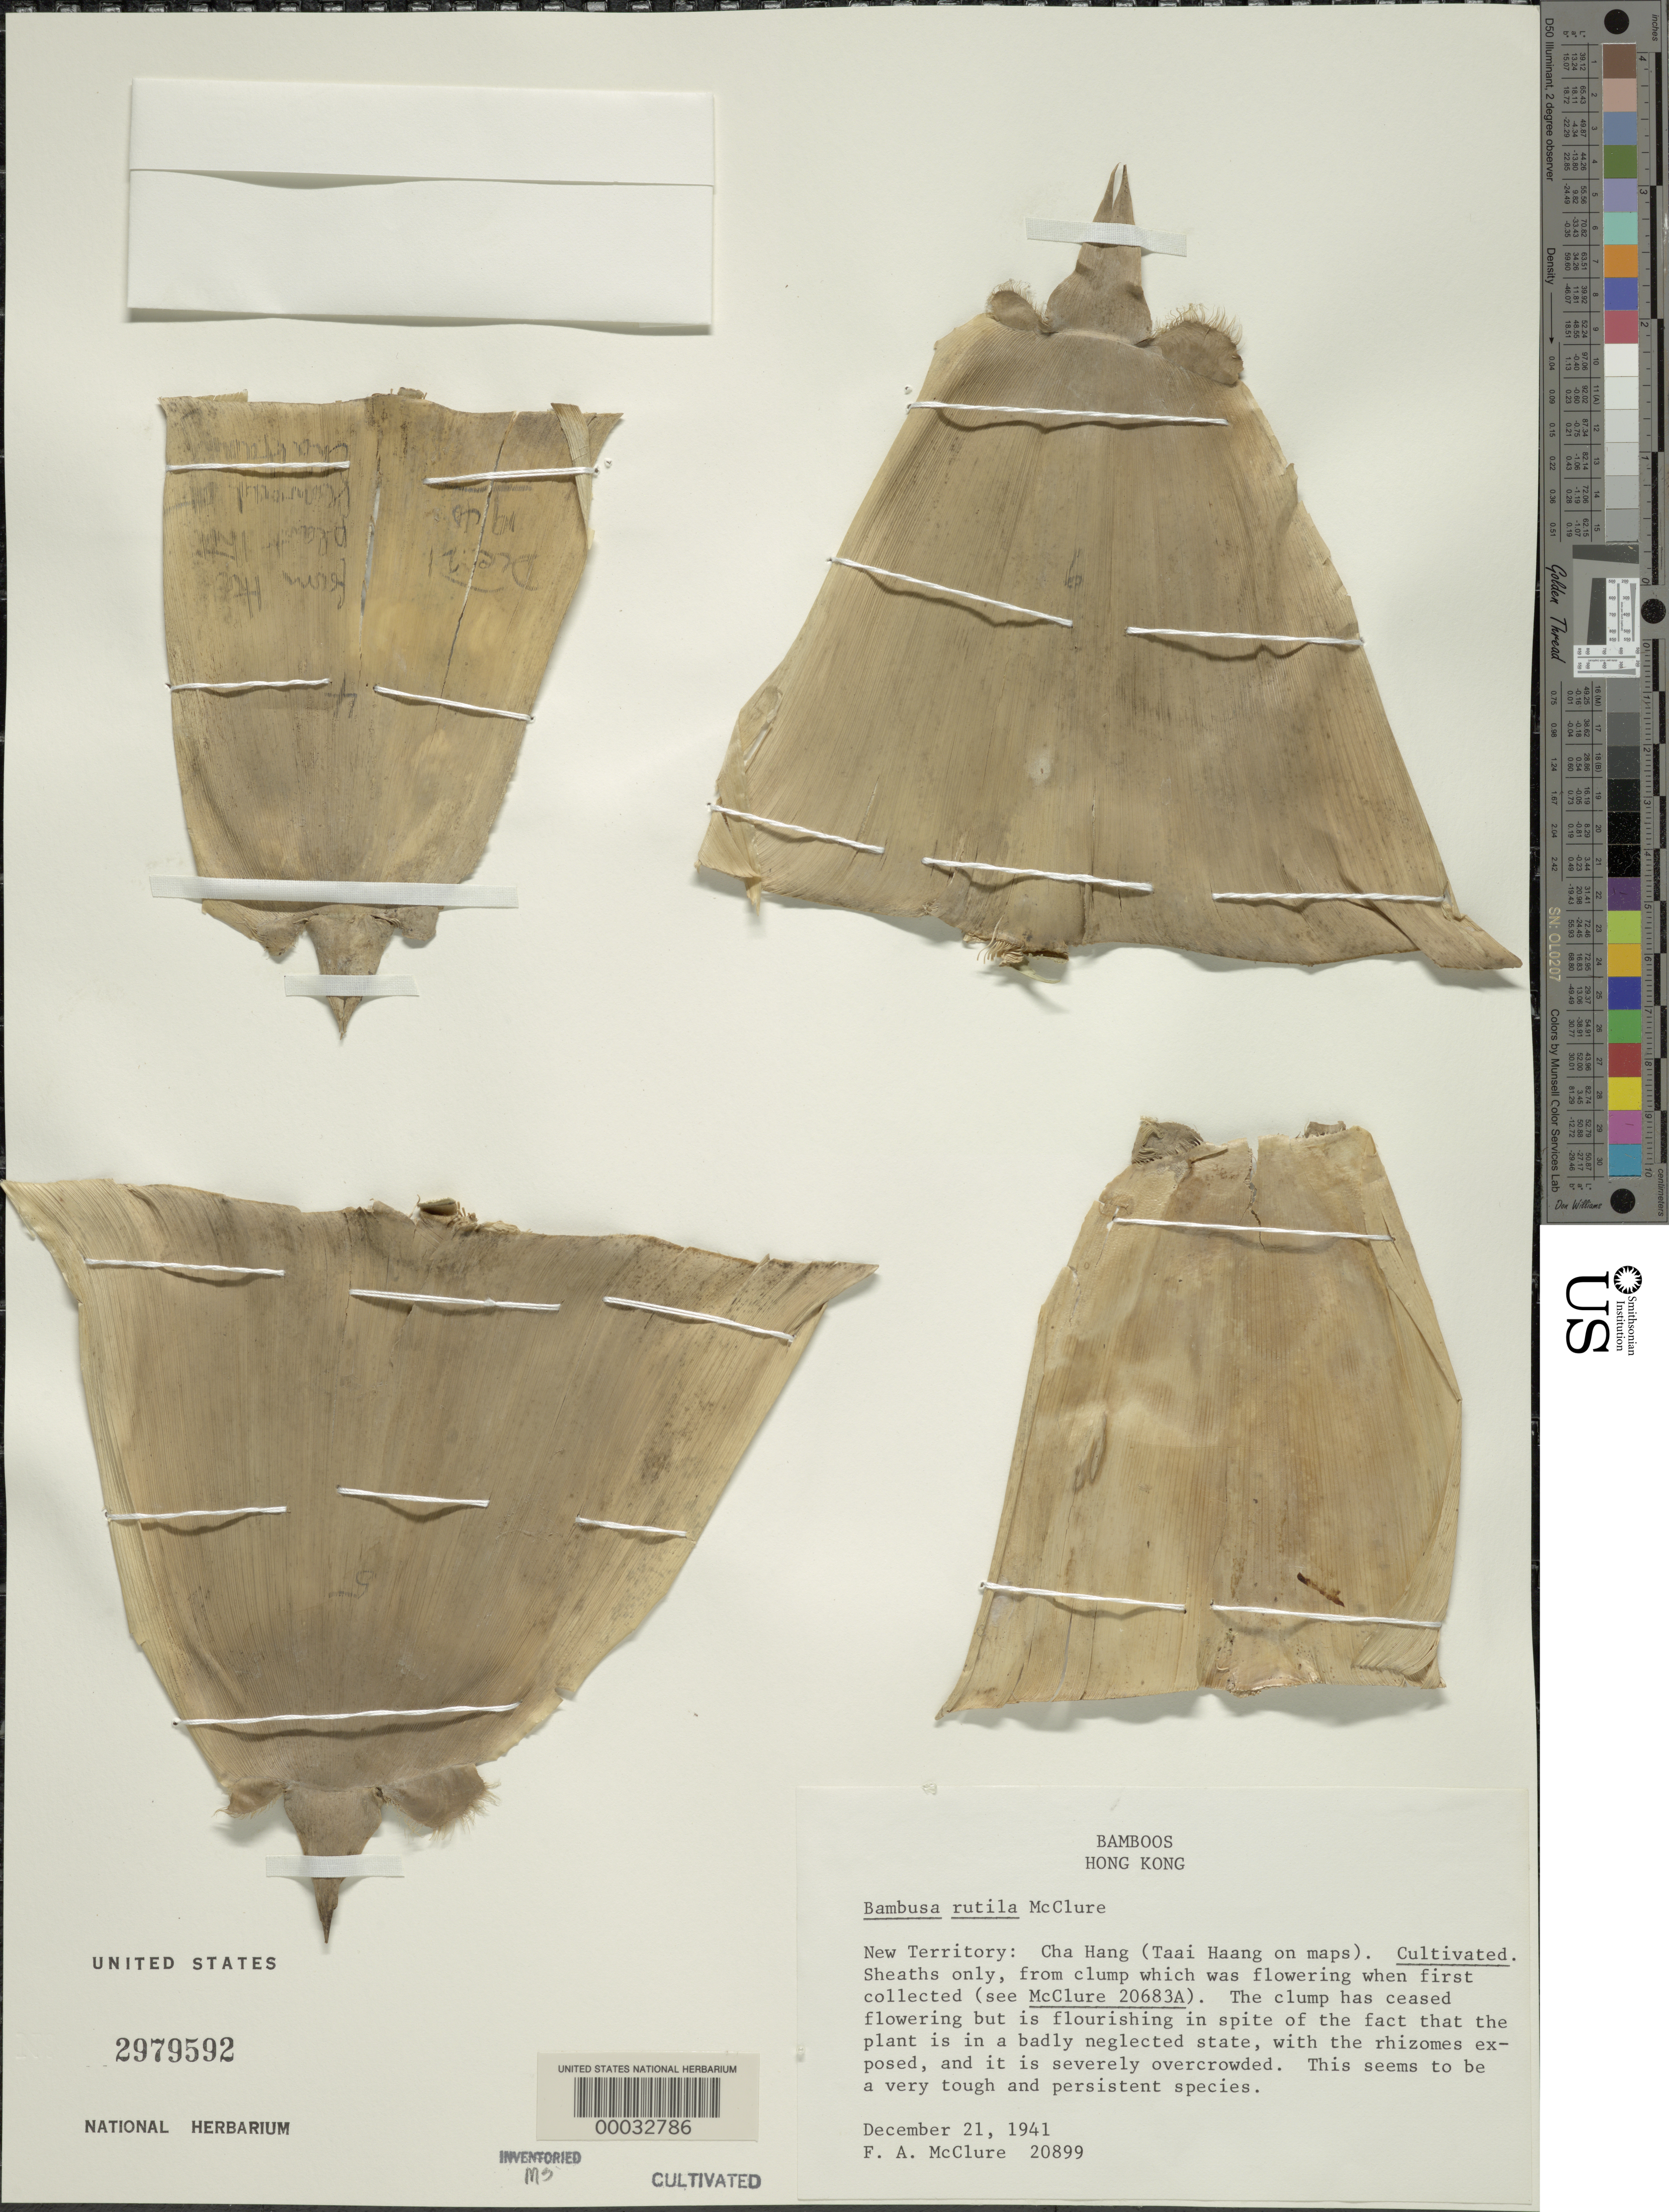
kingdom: Plantae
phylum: Tracheophyta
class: Liliopsida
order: Poales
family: Poaceae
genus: Bambusa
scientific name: Bambusa rutila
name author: McClure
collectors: F. A. McClure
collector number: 20899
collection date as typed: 21 Dec 1941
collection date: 1941-12-21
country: China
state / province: Hong Kong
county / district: New Territories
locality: Cha hang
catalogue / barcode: US 2979592